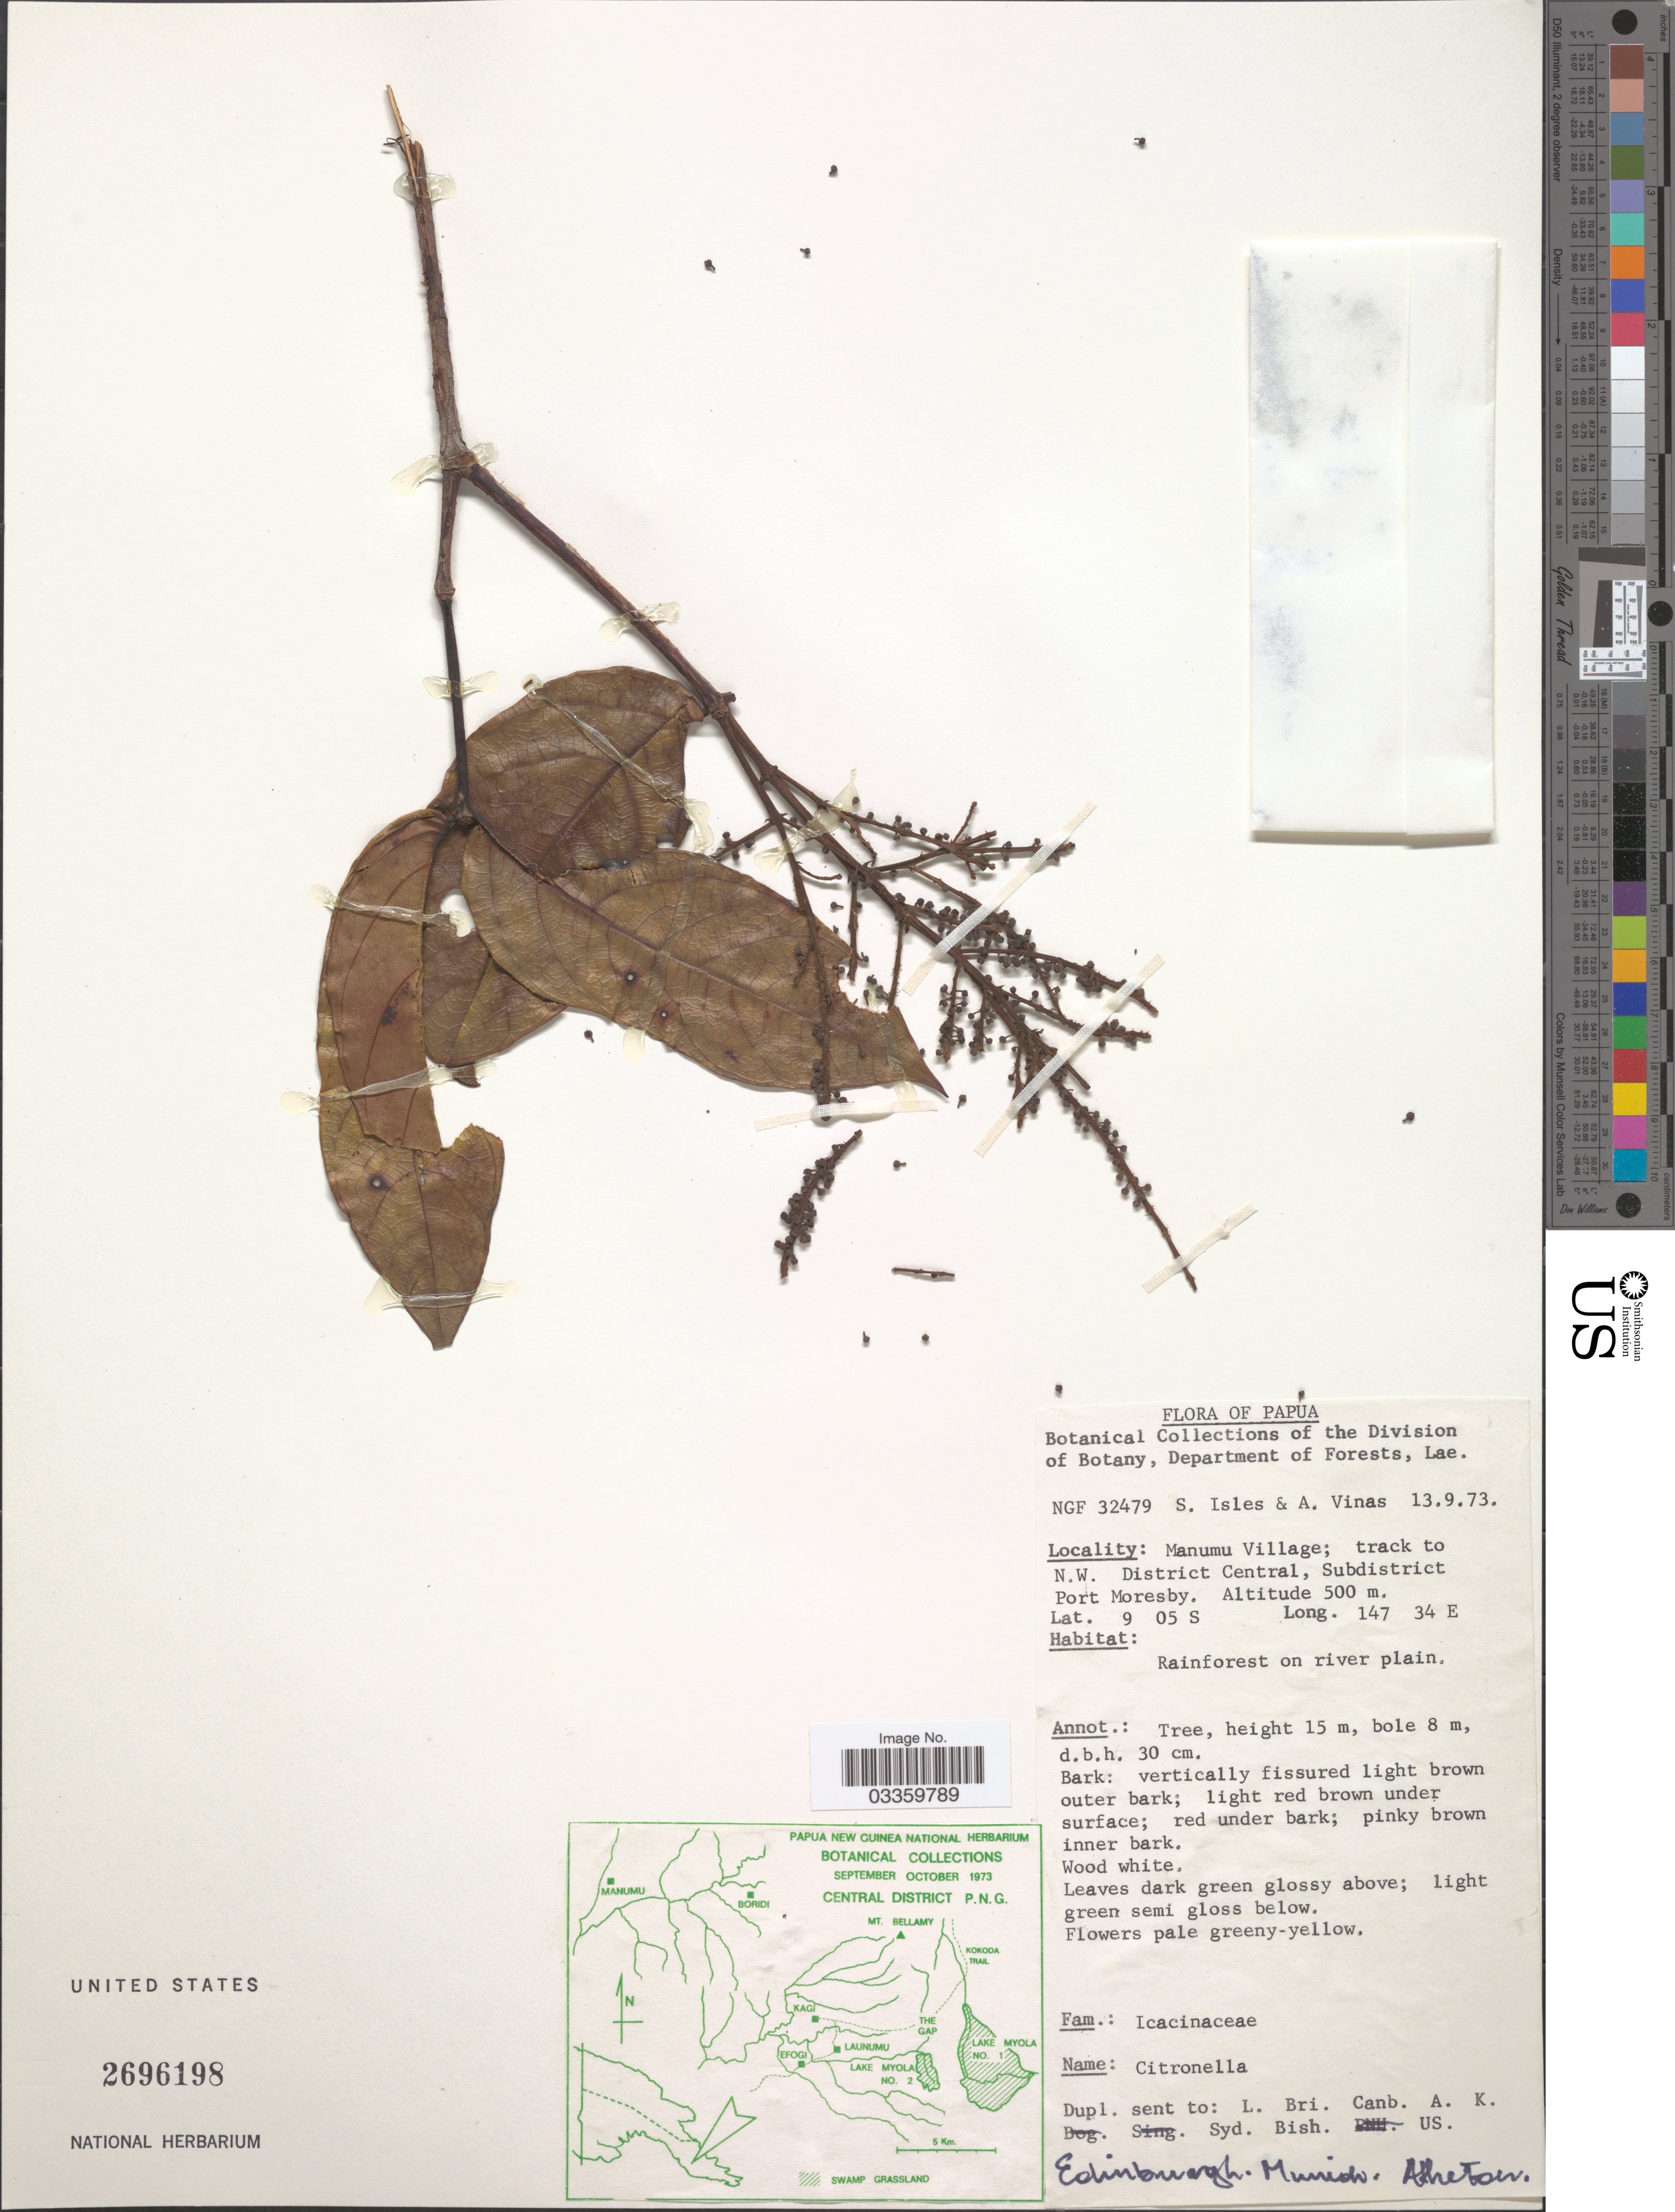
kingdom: Plantae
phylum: Tracheophyta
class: Magnoliopsida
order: Cardiopteridales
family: Cardiopteridaceae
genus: Citronella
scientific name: Citronella sp.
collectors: S. Isles & A. Vinas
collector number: NGF 32479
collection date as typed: Transcribed d/m/y: 13/9/73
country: Papua New Guinea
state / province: Central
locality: Papua. Manumu Village; track to N.W. District Central, Subdistrict Port Moresby.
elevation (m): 500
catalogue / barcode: US 2696198